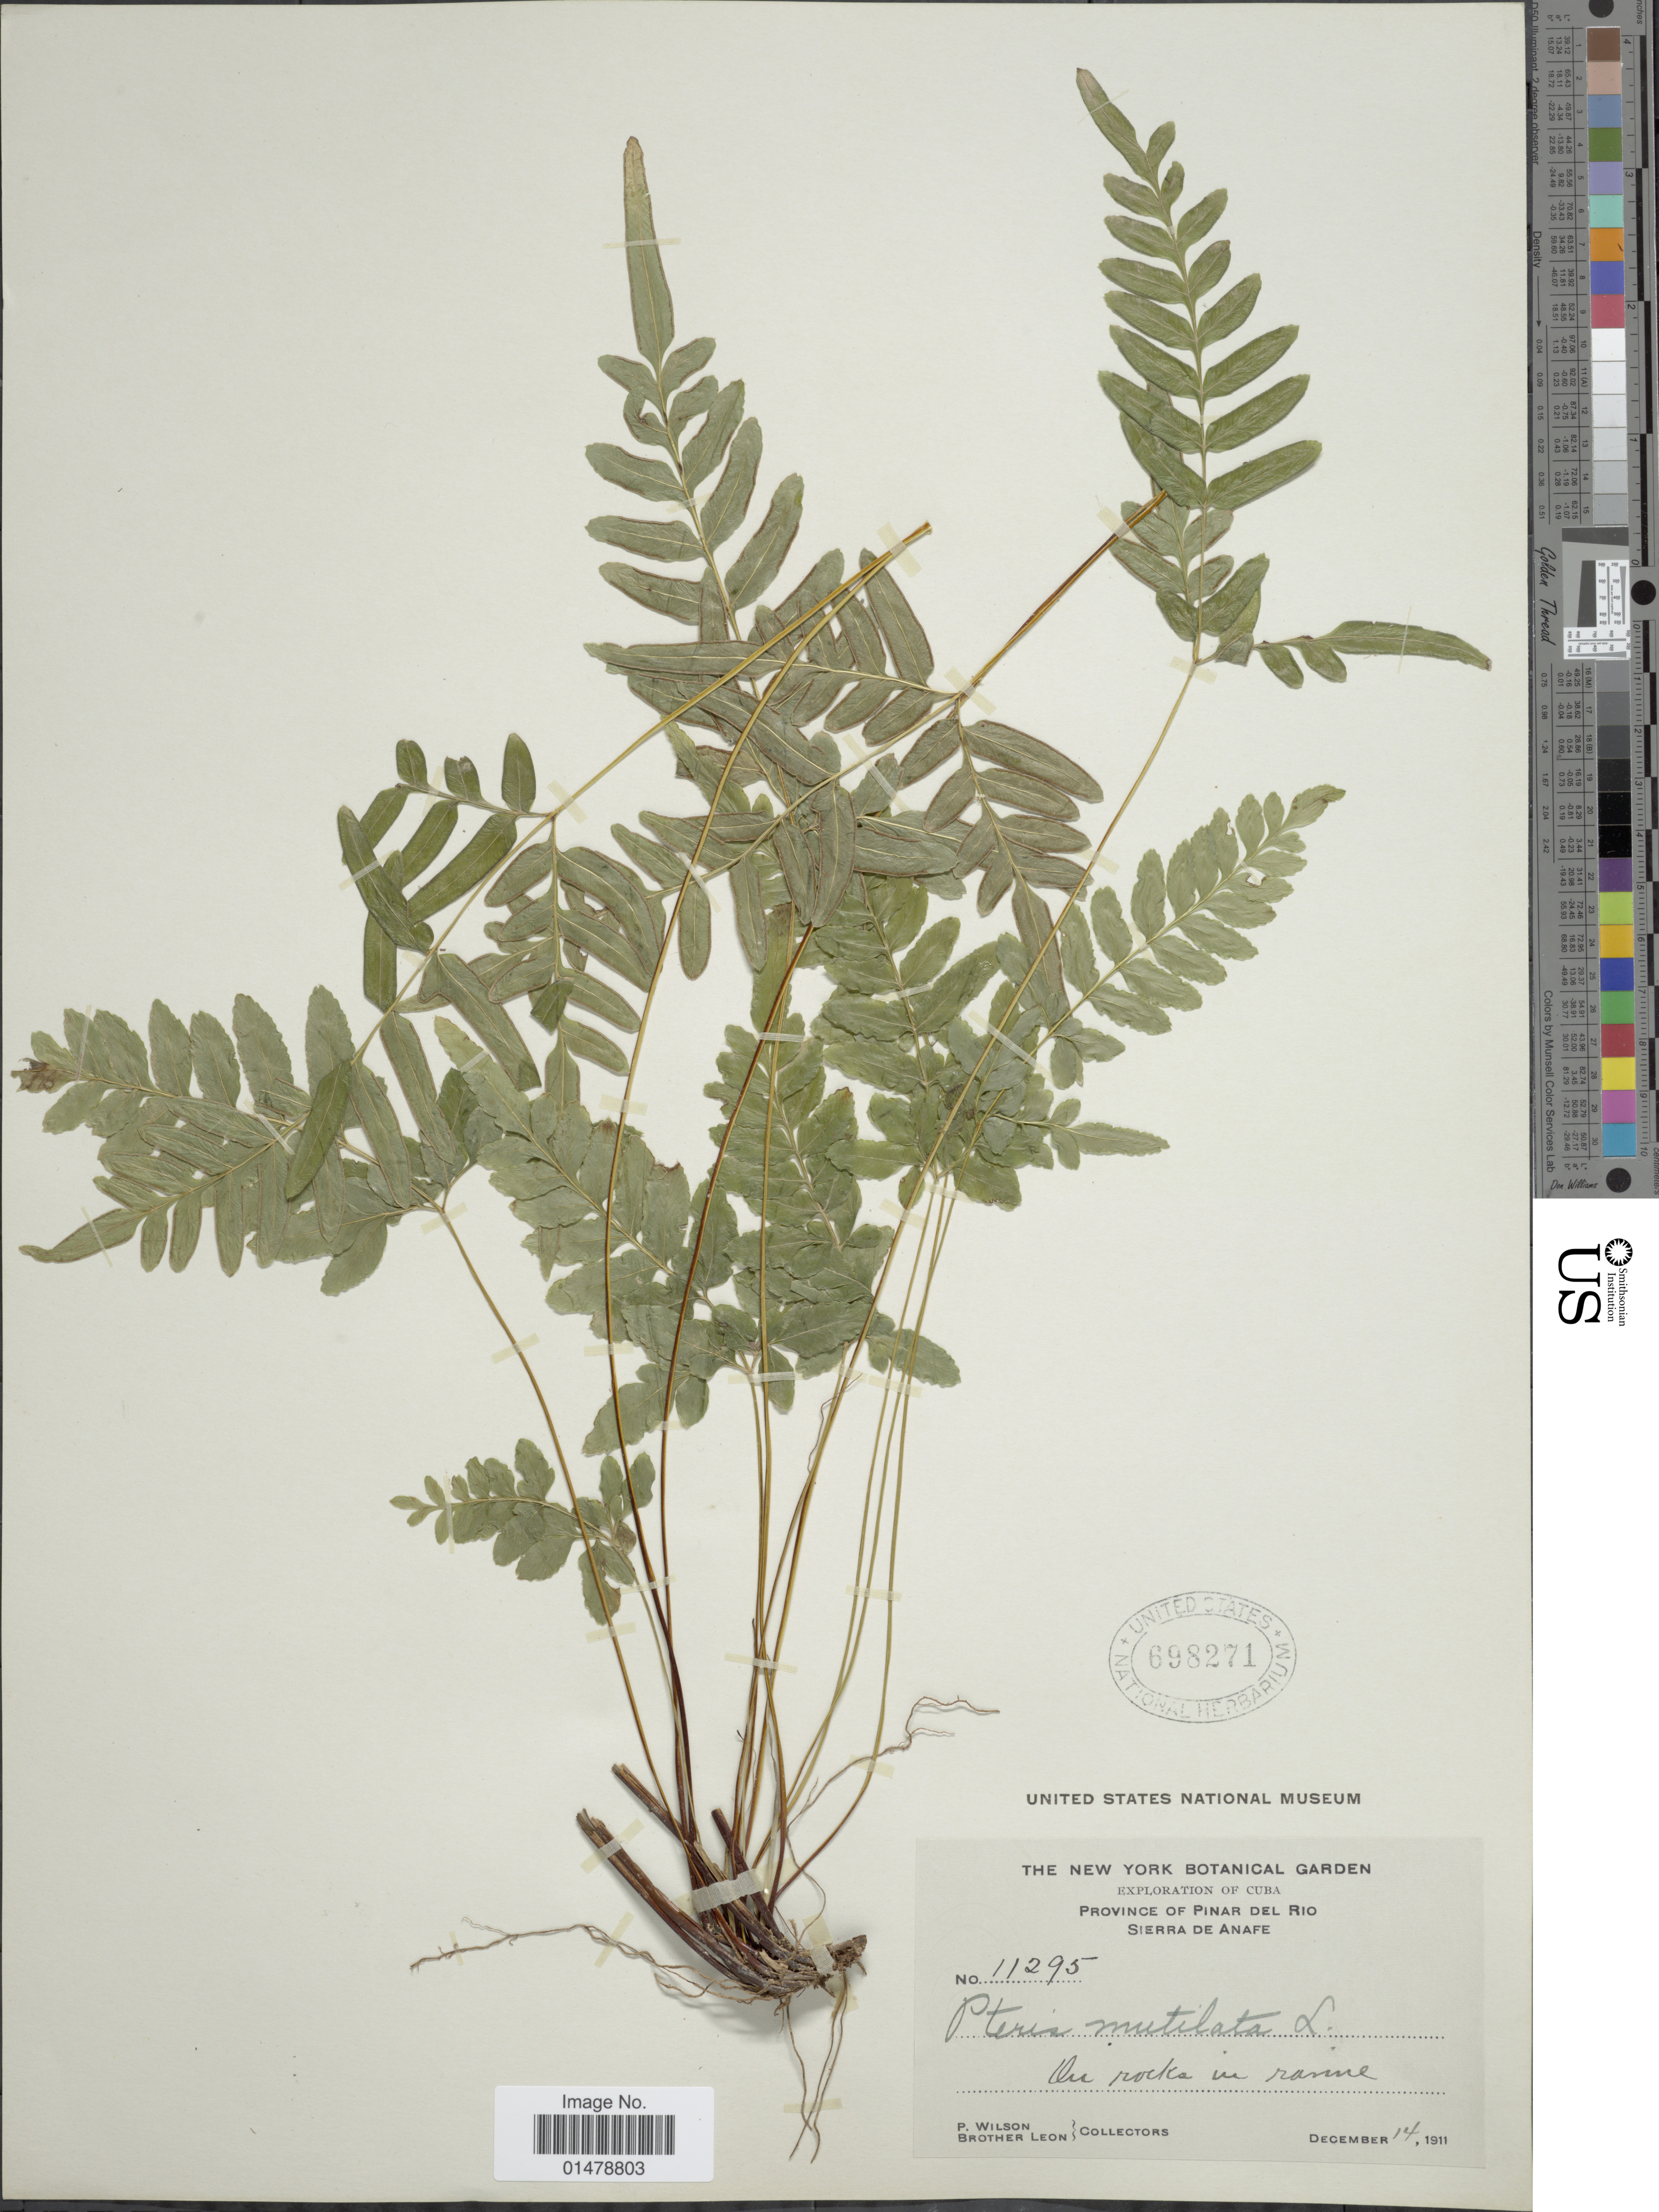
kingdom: Plantae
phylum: Tracheophyta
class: Polypodiopsida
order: Polypodiales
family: Pteridaceae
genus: Pteris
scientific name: Pteris mutilata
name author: L.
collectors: P. Wilson & B. León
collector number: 11295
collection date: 1911-12-14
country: Cuba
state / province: Pinar del Río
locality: Province of Pinar del Rio. Sierra de Anafe. On rocks in ravine.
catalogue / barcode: US 698271